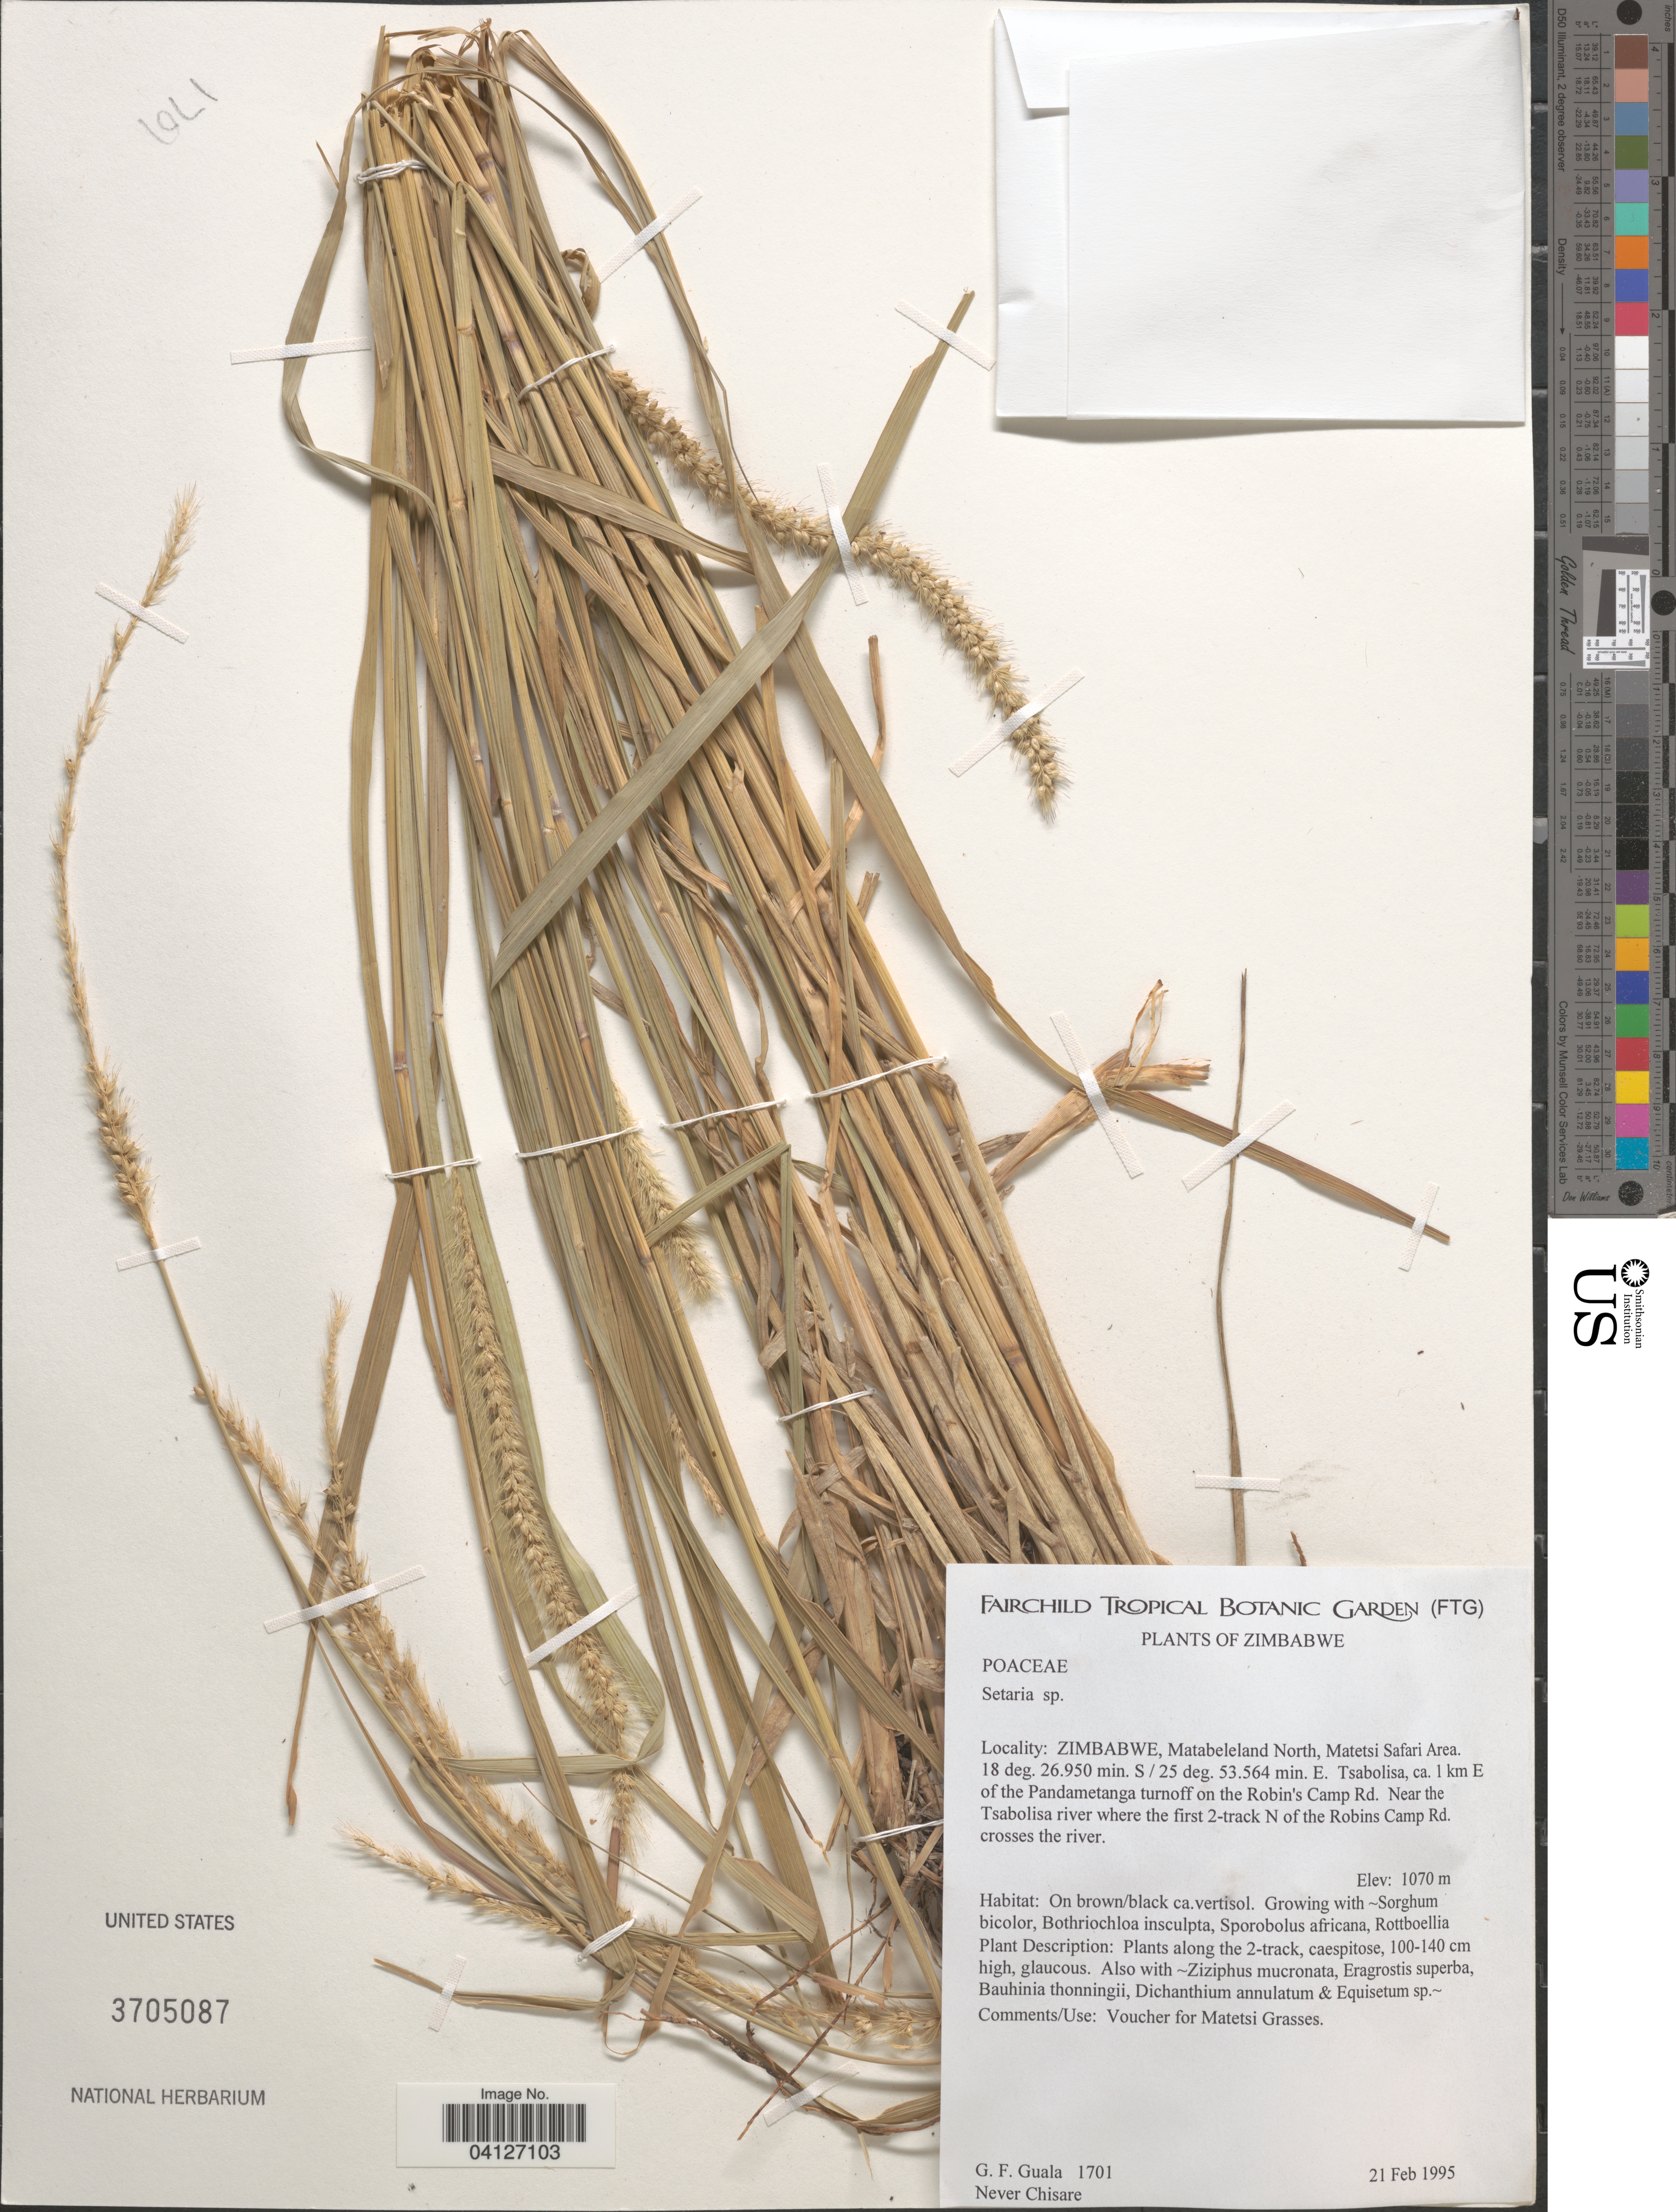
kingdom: Plantae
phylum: Tracheophyta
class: Liliopsida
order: Poales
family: Poaceae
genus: Setaria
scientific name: Setaria sp.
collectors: G. Guala & C. Never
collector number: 1701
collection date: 1995-02-21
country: Zimbabwe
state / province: Matabeleland North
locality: Matetsi Safari Area. Tsabolisa, ca. 1 km E of the Pandametanga turnoff on the Robin's Camp Rd. Near the Tsabolisa river where the first 2-track N of the Robins Camp Rd. crosses the river.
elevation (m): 1070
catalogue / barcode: US 3705087